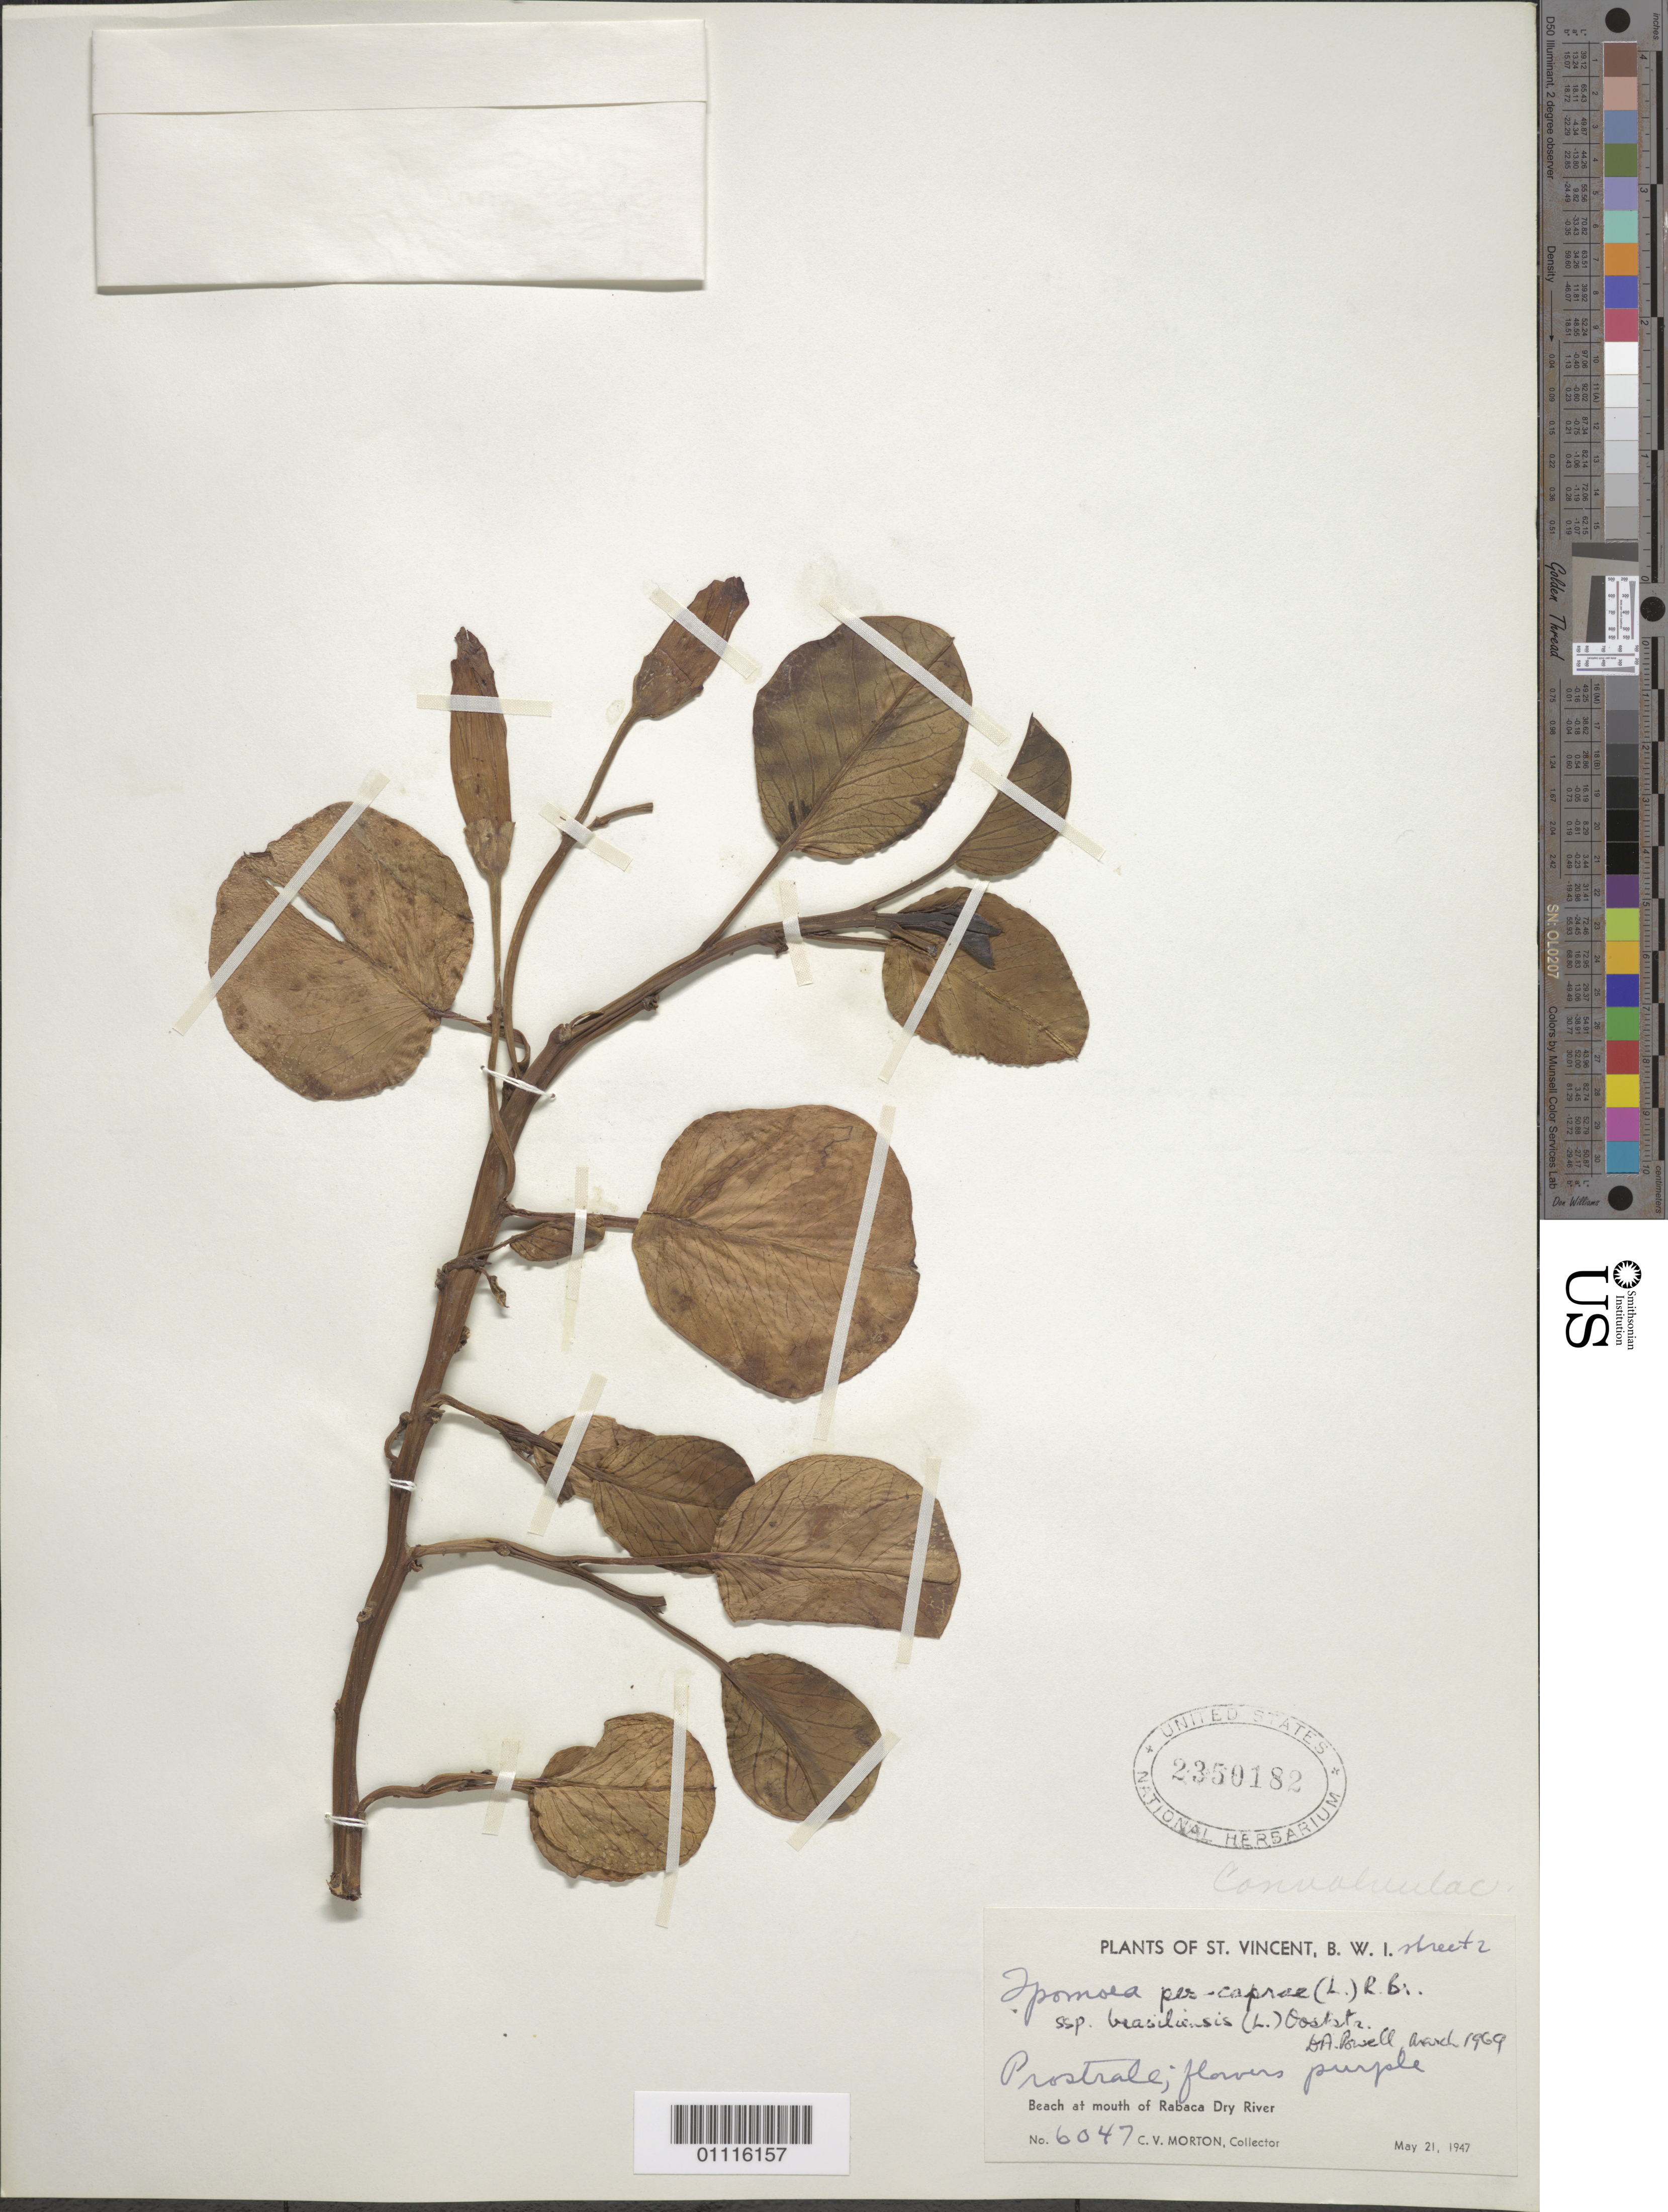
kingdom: Plantae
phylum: Tracheophyta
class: Magnoliopsida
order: Solanales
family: Convolvulaceae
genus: Ipomoea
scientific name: Ipomoea pes-caprae subsp. brasiliensis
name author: (L.) Ooststr.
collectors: C. V. Morton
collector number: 6047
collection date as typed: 21 May 1947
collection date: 1947-05-21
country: St. Vincent - Grenadines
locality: Beach at mouth of Rabaca Dry River.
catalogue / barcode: US 2350182